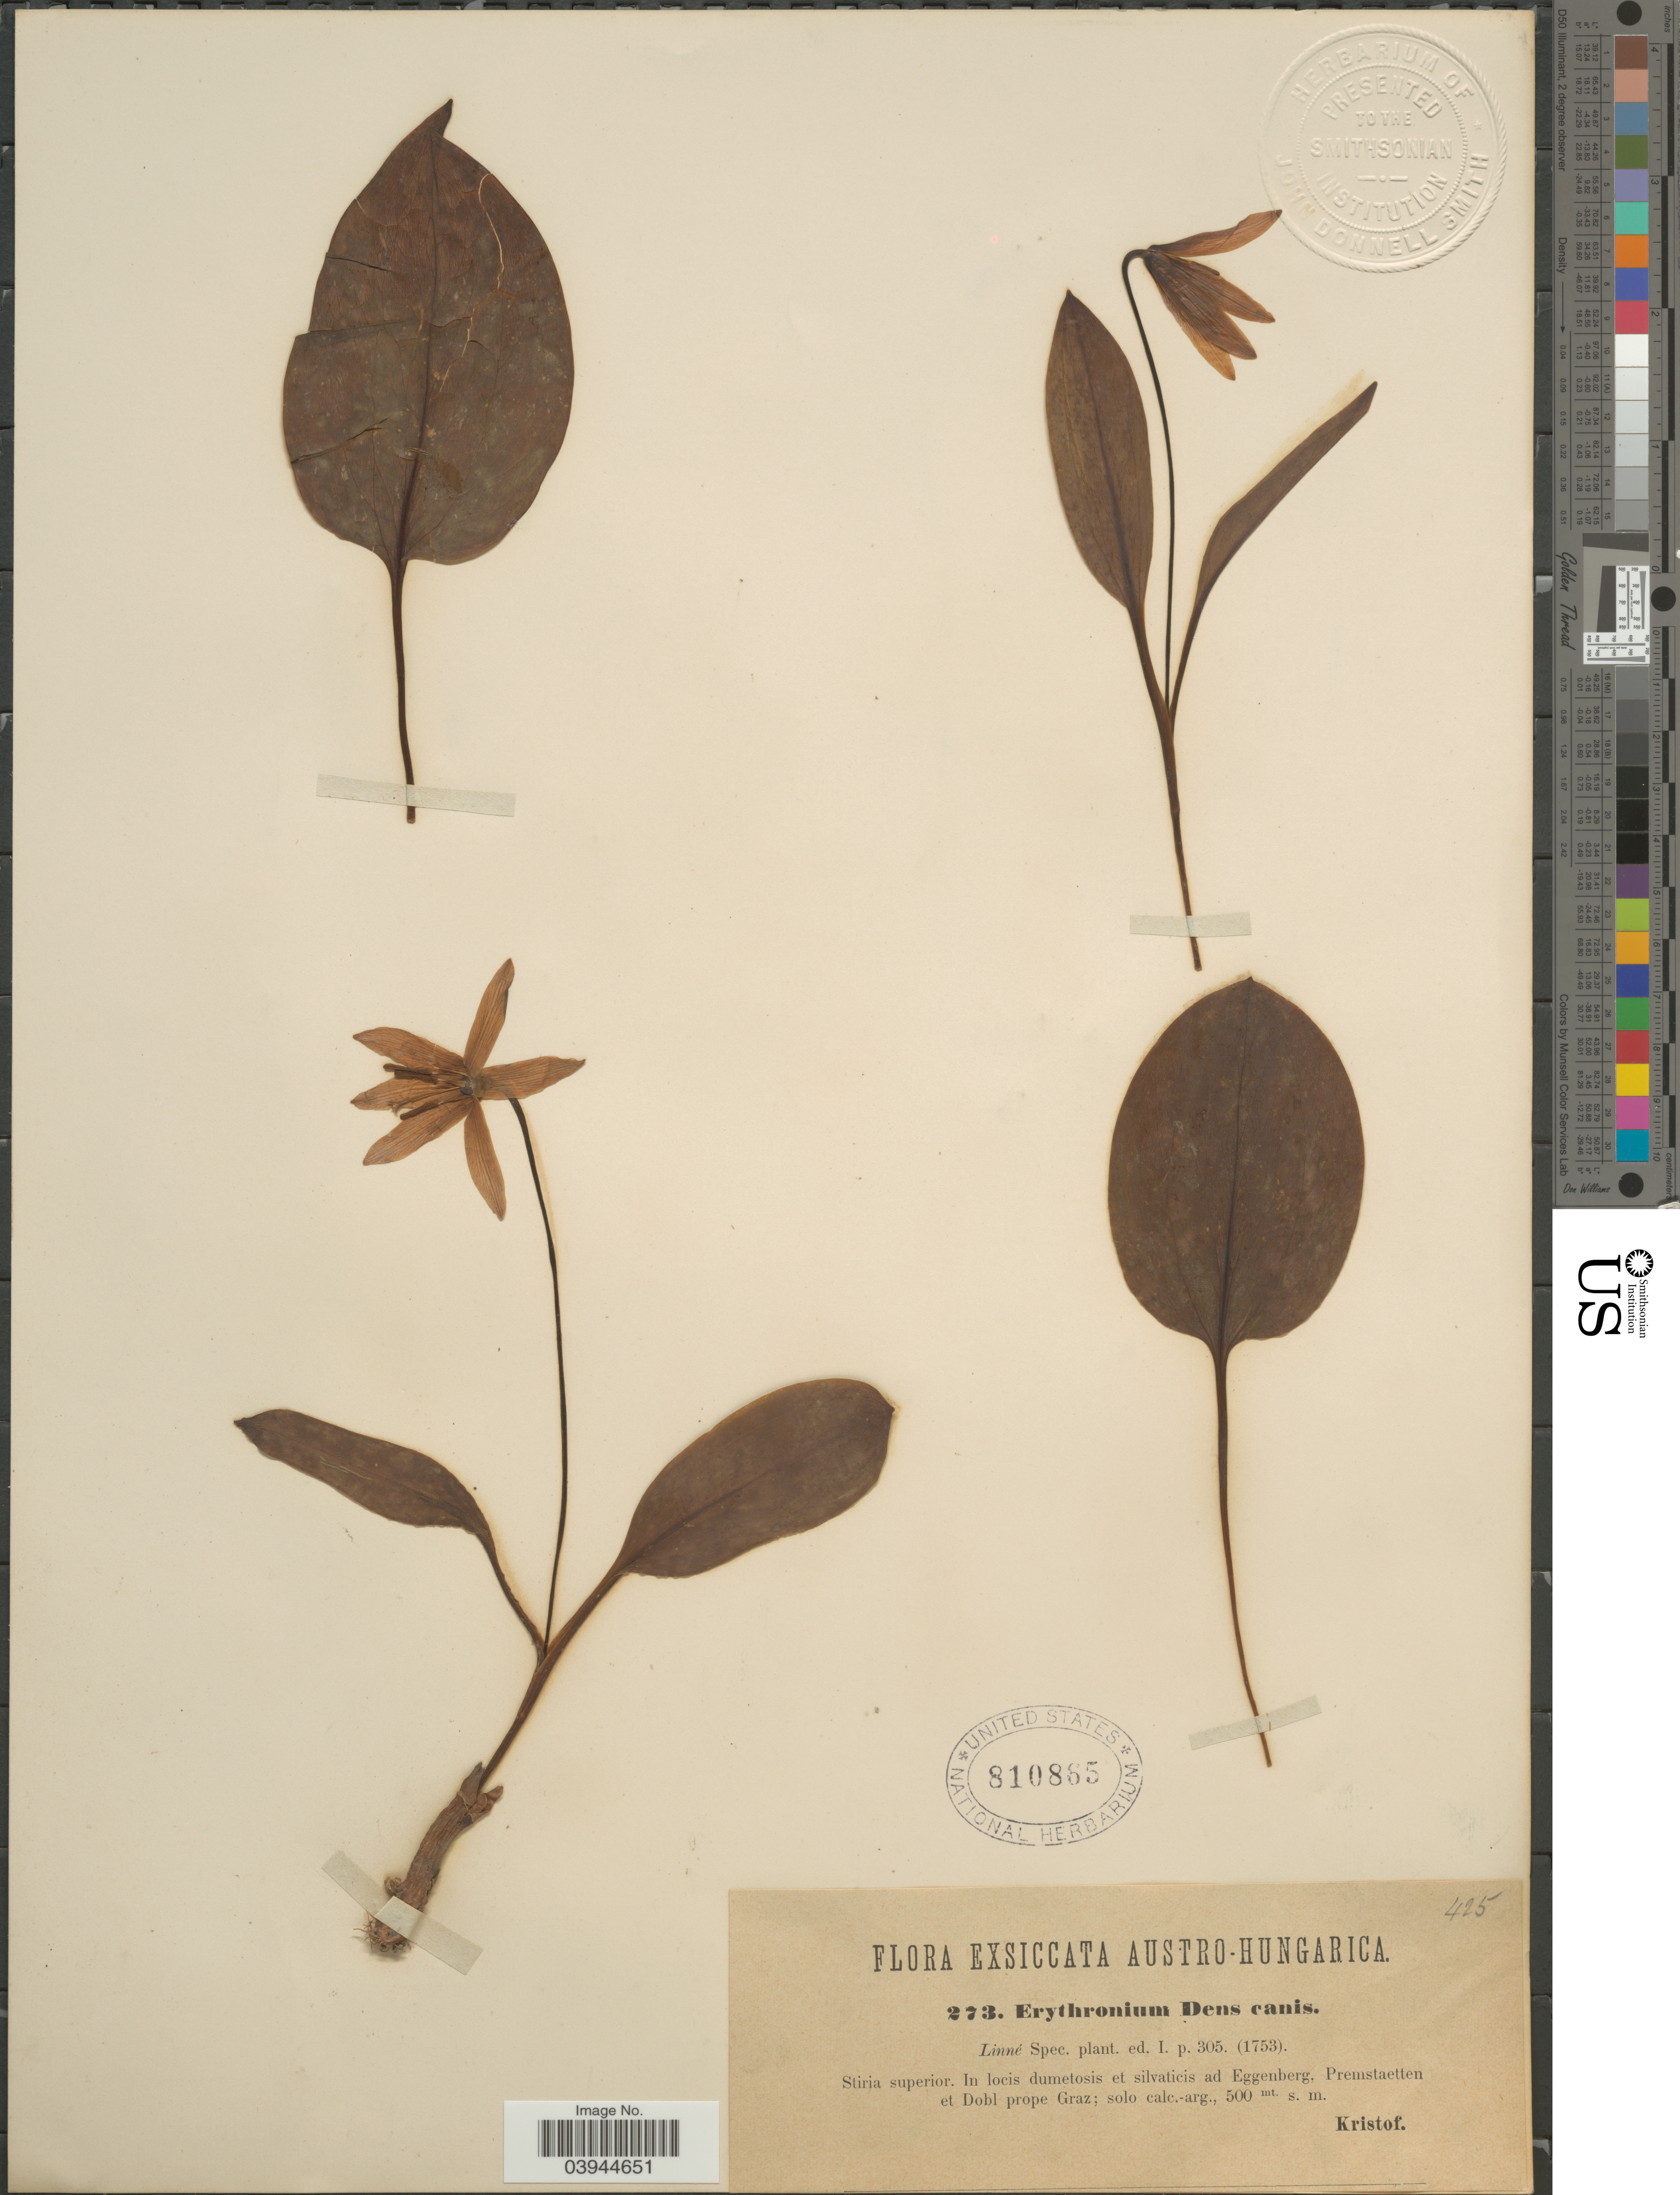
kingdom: Plantae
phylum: Tracheophyta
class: Liliopsida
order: Liliales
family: Liliaceae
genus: Erythronium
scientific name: Erythronium dens-canis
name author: L.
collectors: Kristof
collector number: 273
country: Austria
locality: Austro-Hungarica. Stiria superior. In locis dumetosis et silvaticis ad Eggenberg, Premstaetten et Dobl prope Graz.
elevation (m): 500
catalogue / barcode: US 810865